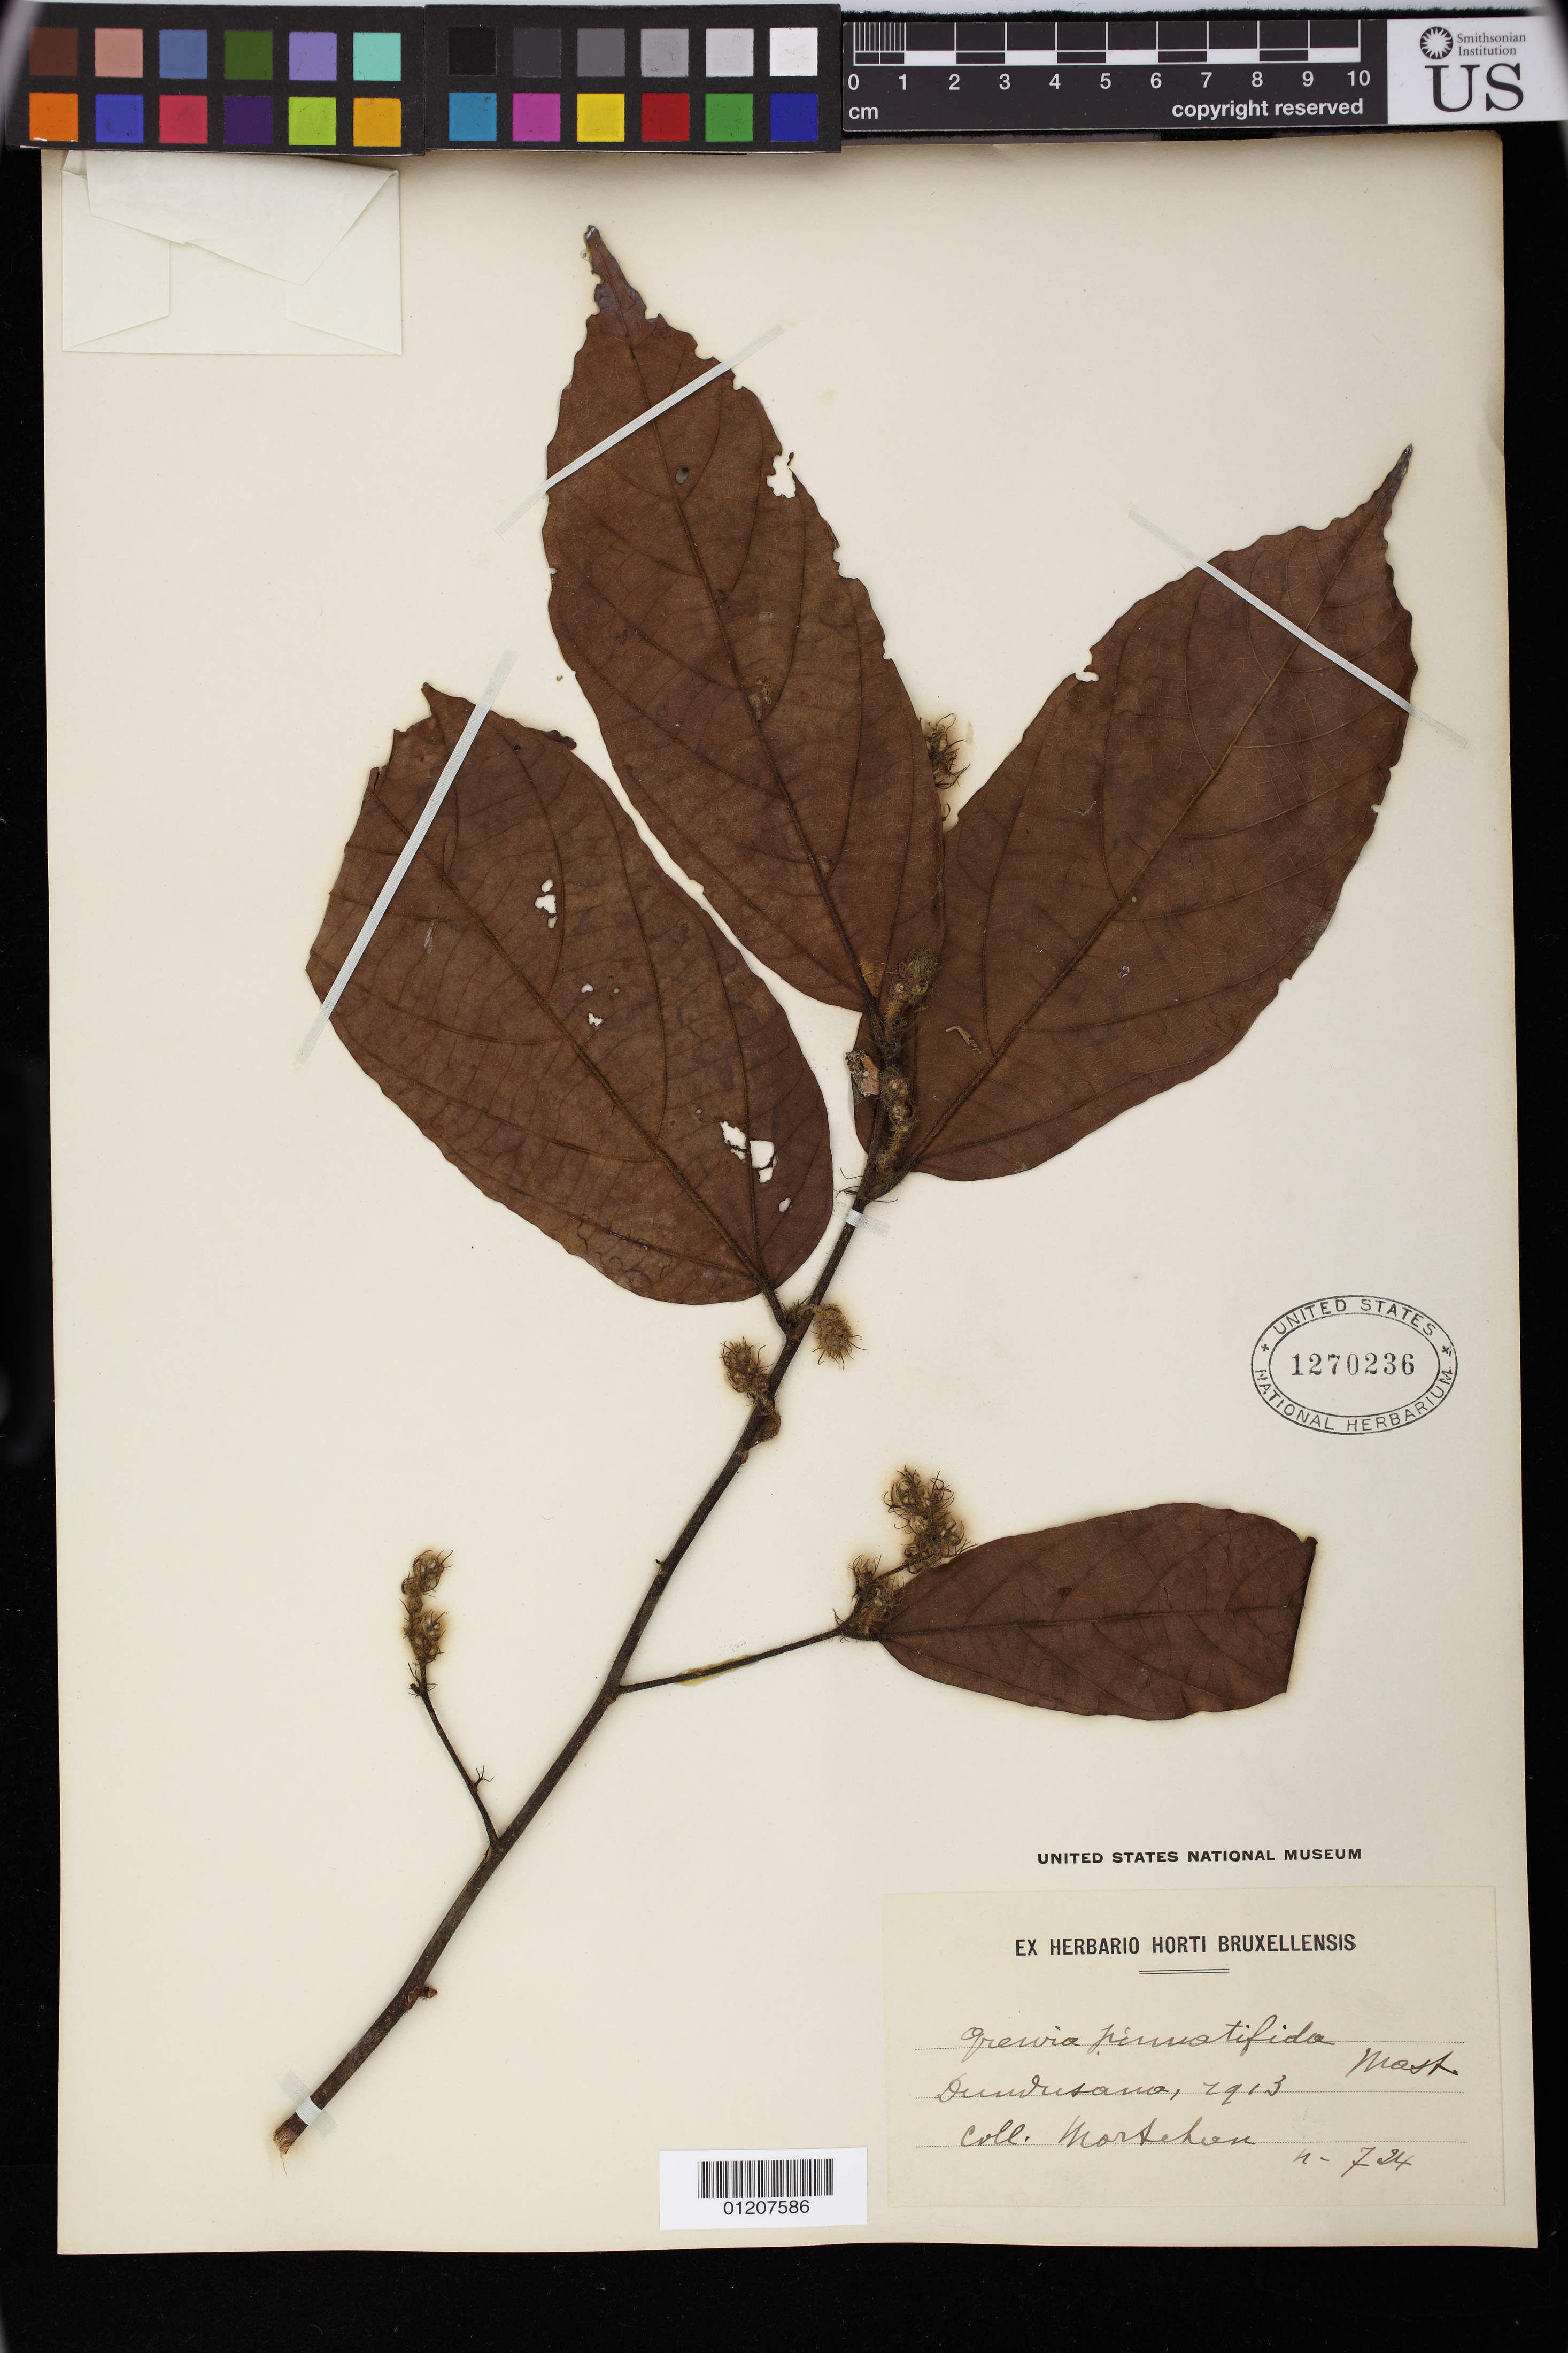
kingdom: Plantae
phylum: Tracheophyta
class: Magnoliopsida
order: Malvales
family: Malvaceae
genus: Microcos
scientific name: Microcos sp.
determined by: Dorr, L. J., (BOT), Smithsonian Institution - National Museum of Natural History (UNITED STATES)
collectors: M. G. Mortehan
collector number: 724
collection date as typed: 1913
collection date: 1913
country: Congo, Democratic Republic of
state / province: Équateur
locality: Dundusana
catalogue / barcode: US 1270236